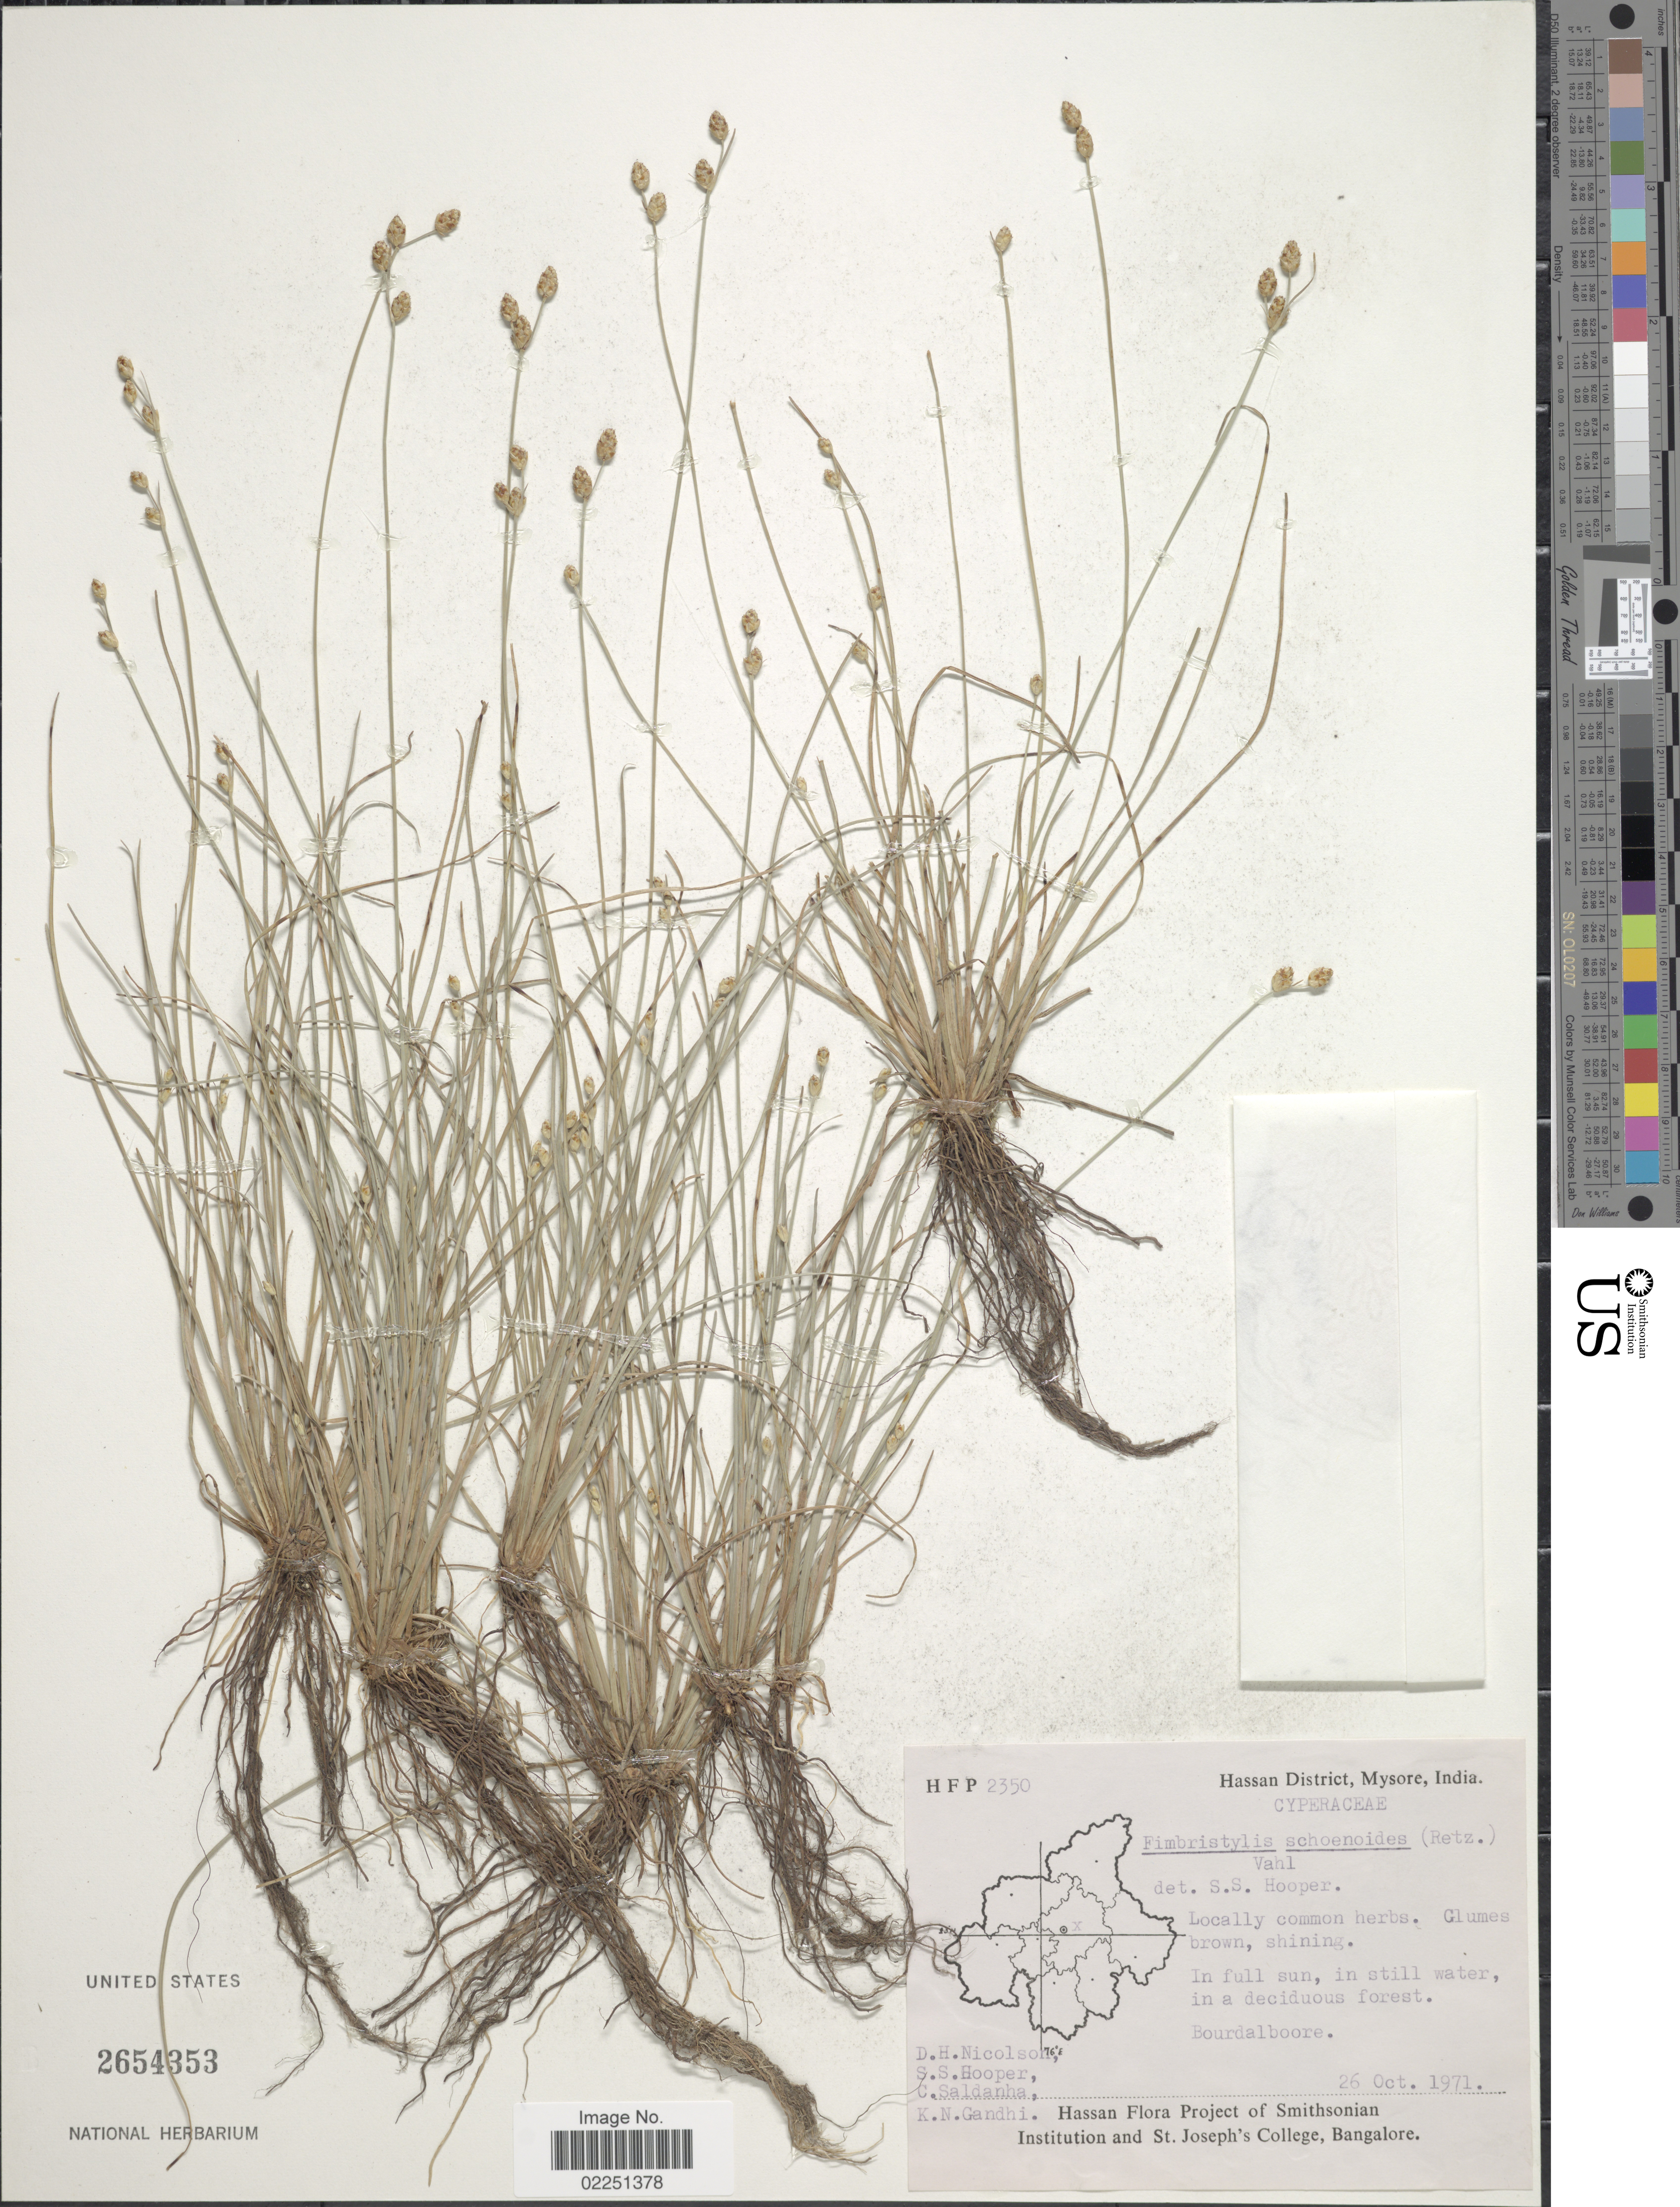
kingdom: Plantae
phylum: Tracheophyta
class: Liliopsida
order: Poales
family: Cyperaceae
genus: Fimbristylis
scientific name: Fimbristylis schoenoides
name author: (Retz.) Vahl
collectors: D. H. Nicolson, S. S. Hooper, C. Saldanha & K. N. Gandhi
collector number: HFP2350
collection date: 1971-10-26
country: India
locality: Hassan District, Mysore. Boudalboore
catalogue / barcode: US 2654353